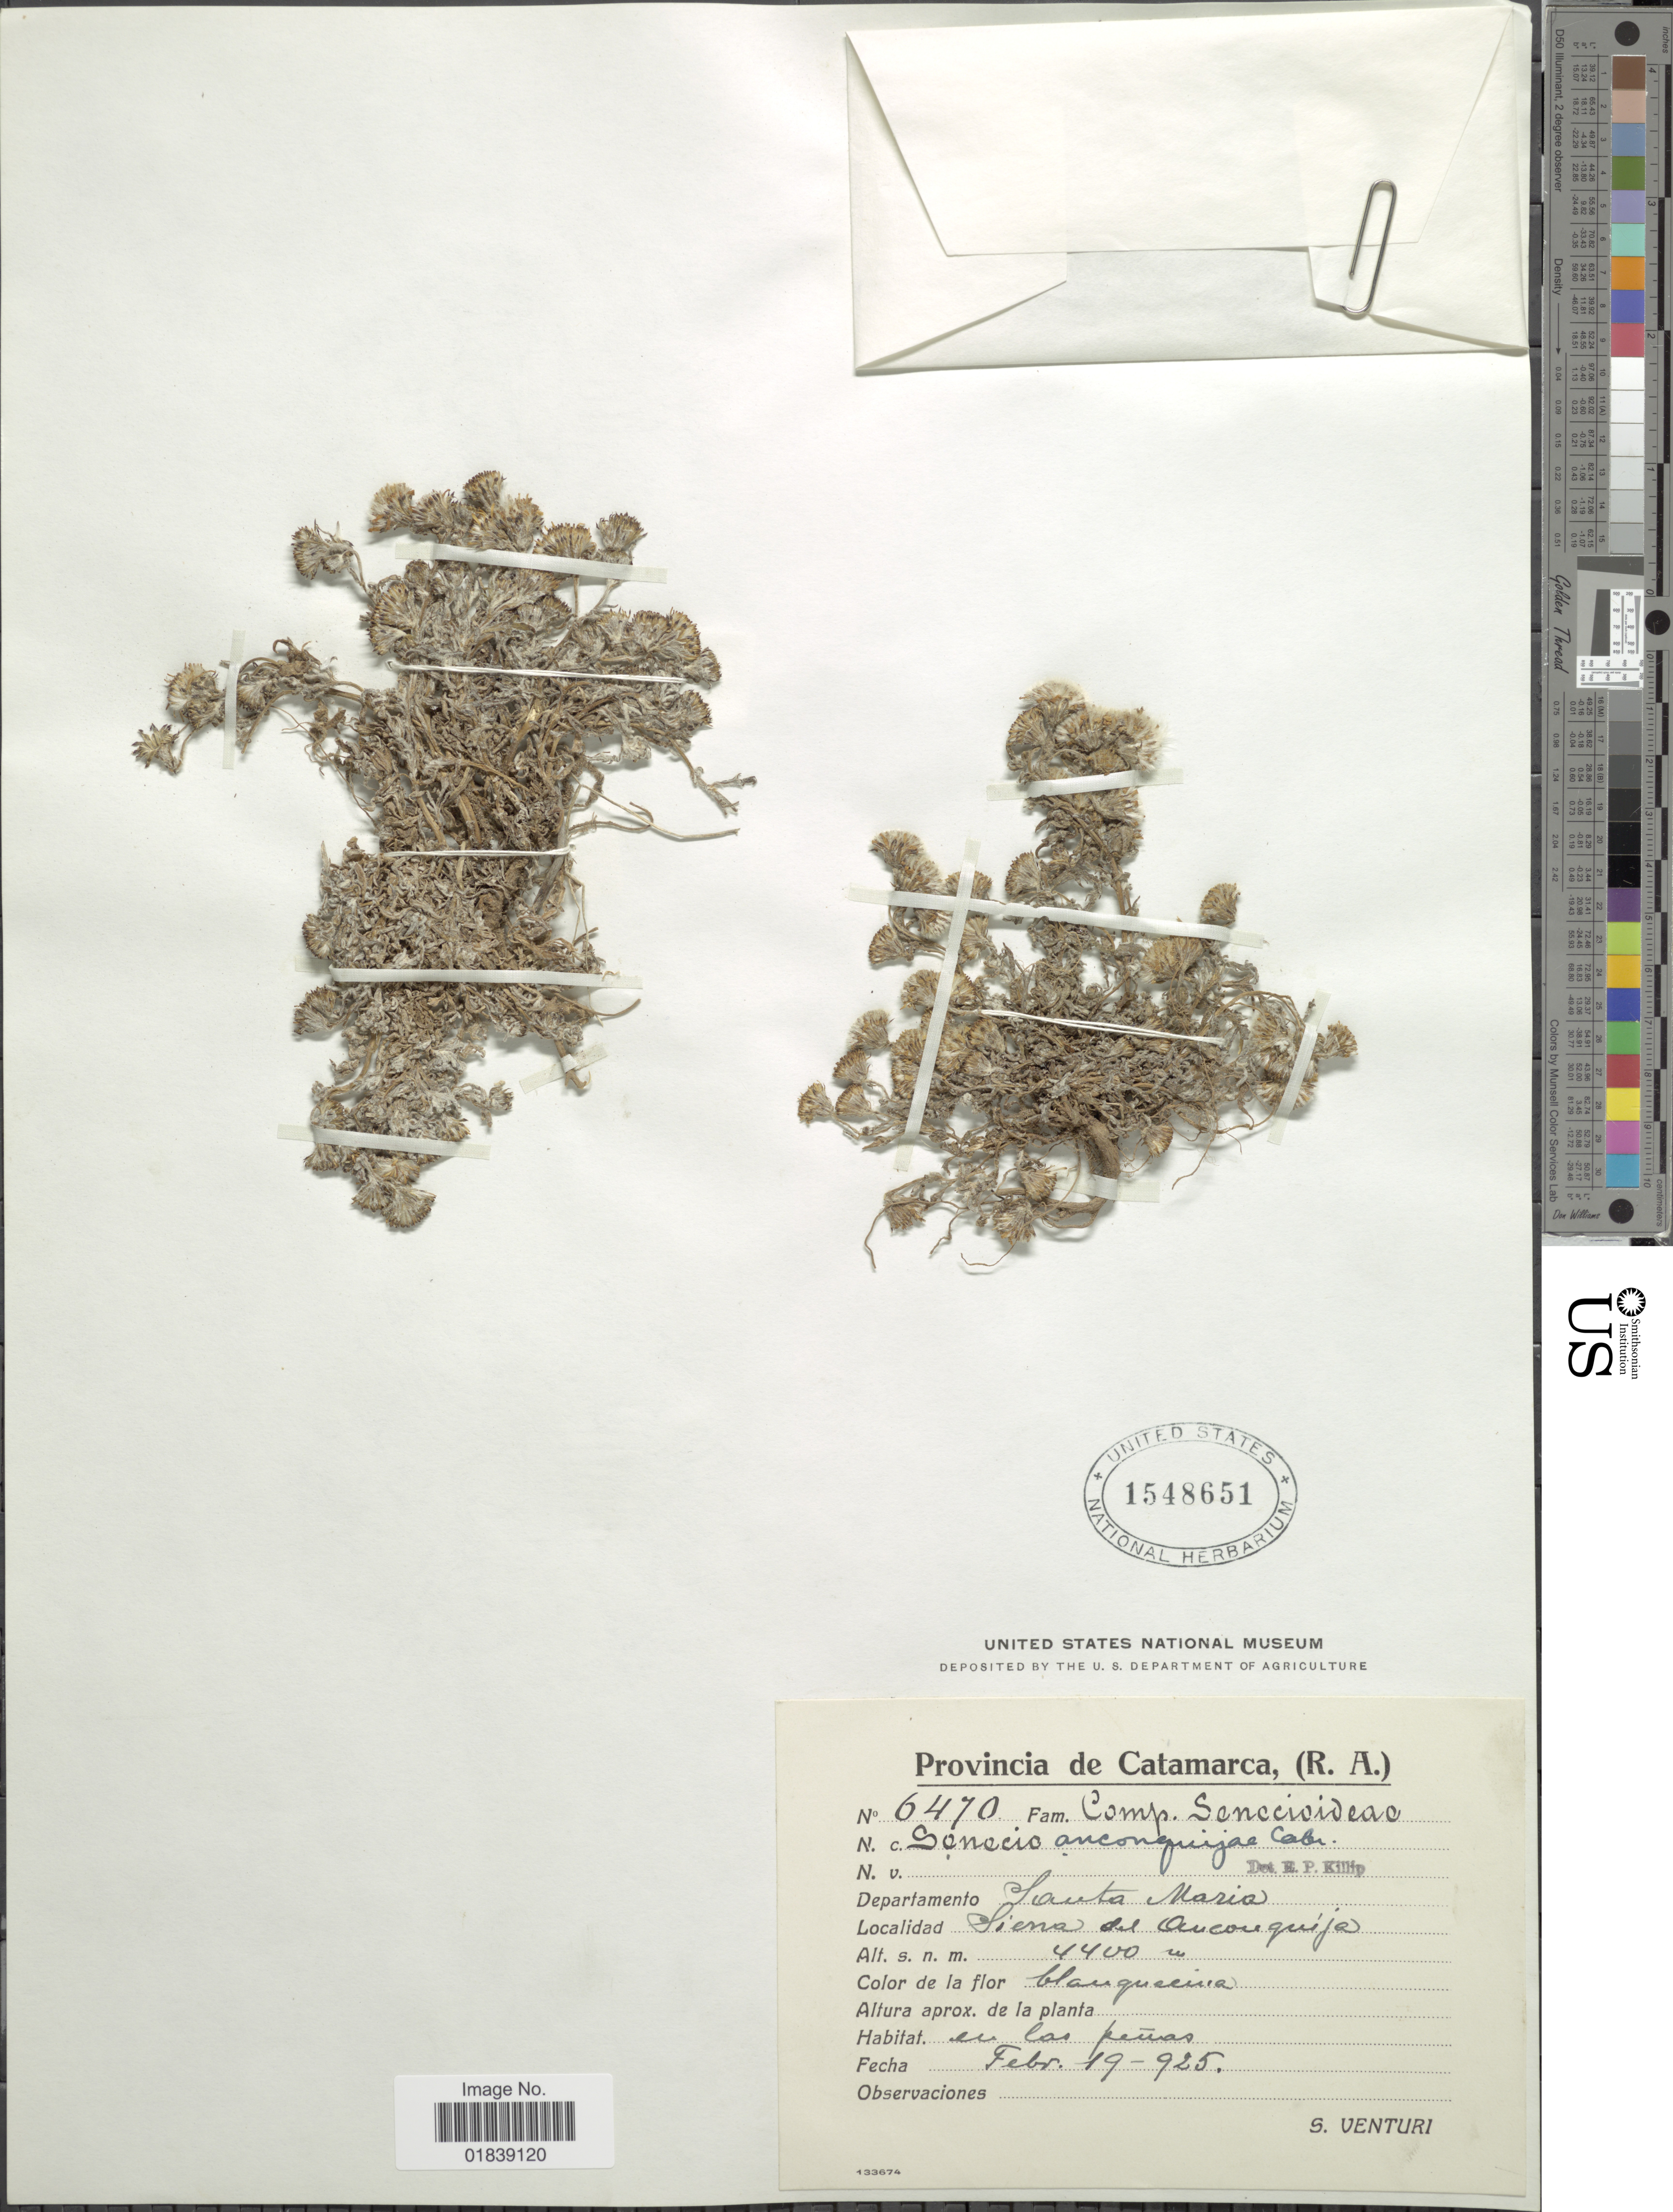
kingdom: Plantae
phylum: Tracheophyta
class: Magnoliopsida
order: Asterales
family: Asteraceae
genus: Senecio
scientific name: Senecio anconquijae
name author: Cabrera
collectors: S. Venturi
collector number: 6470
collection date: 1925-02-19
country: Argentina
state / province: Catamarca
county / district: Santa Maria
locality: Sierra del Aconquija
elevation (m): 4400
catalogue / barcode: US 1548651